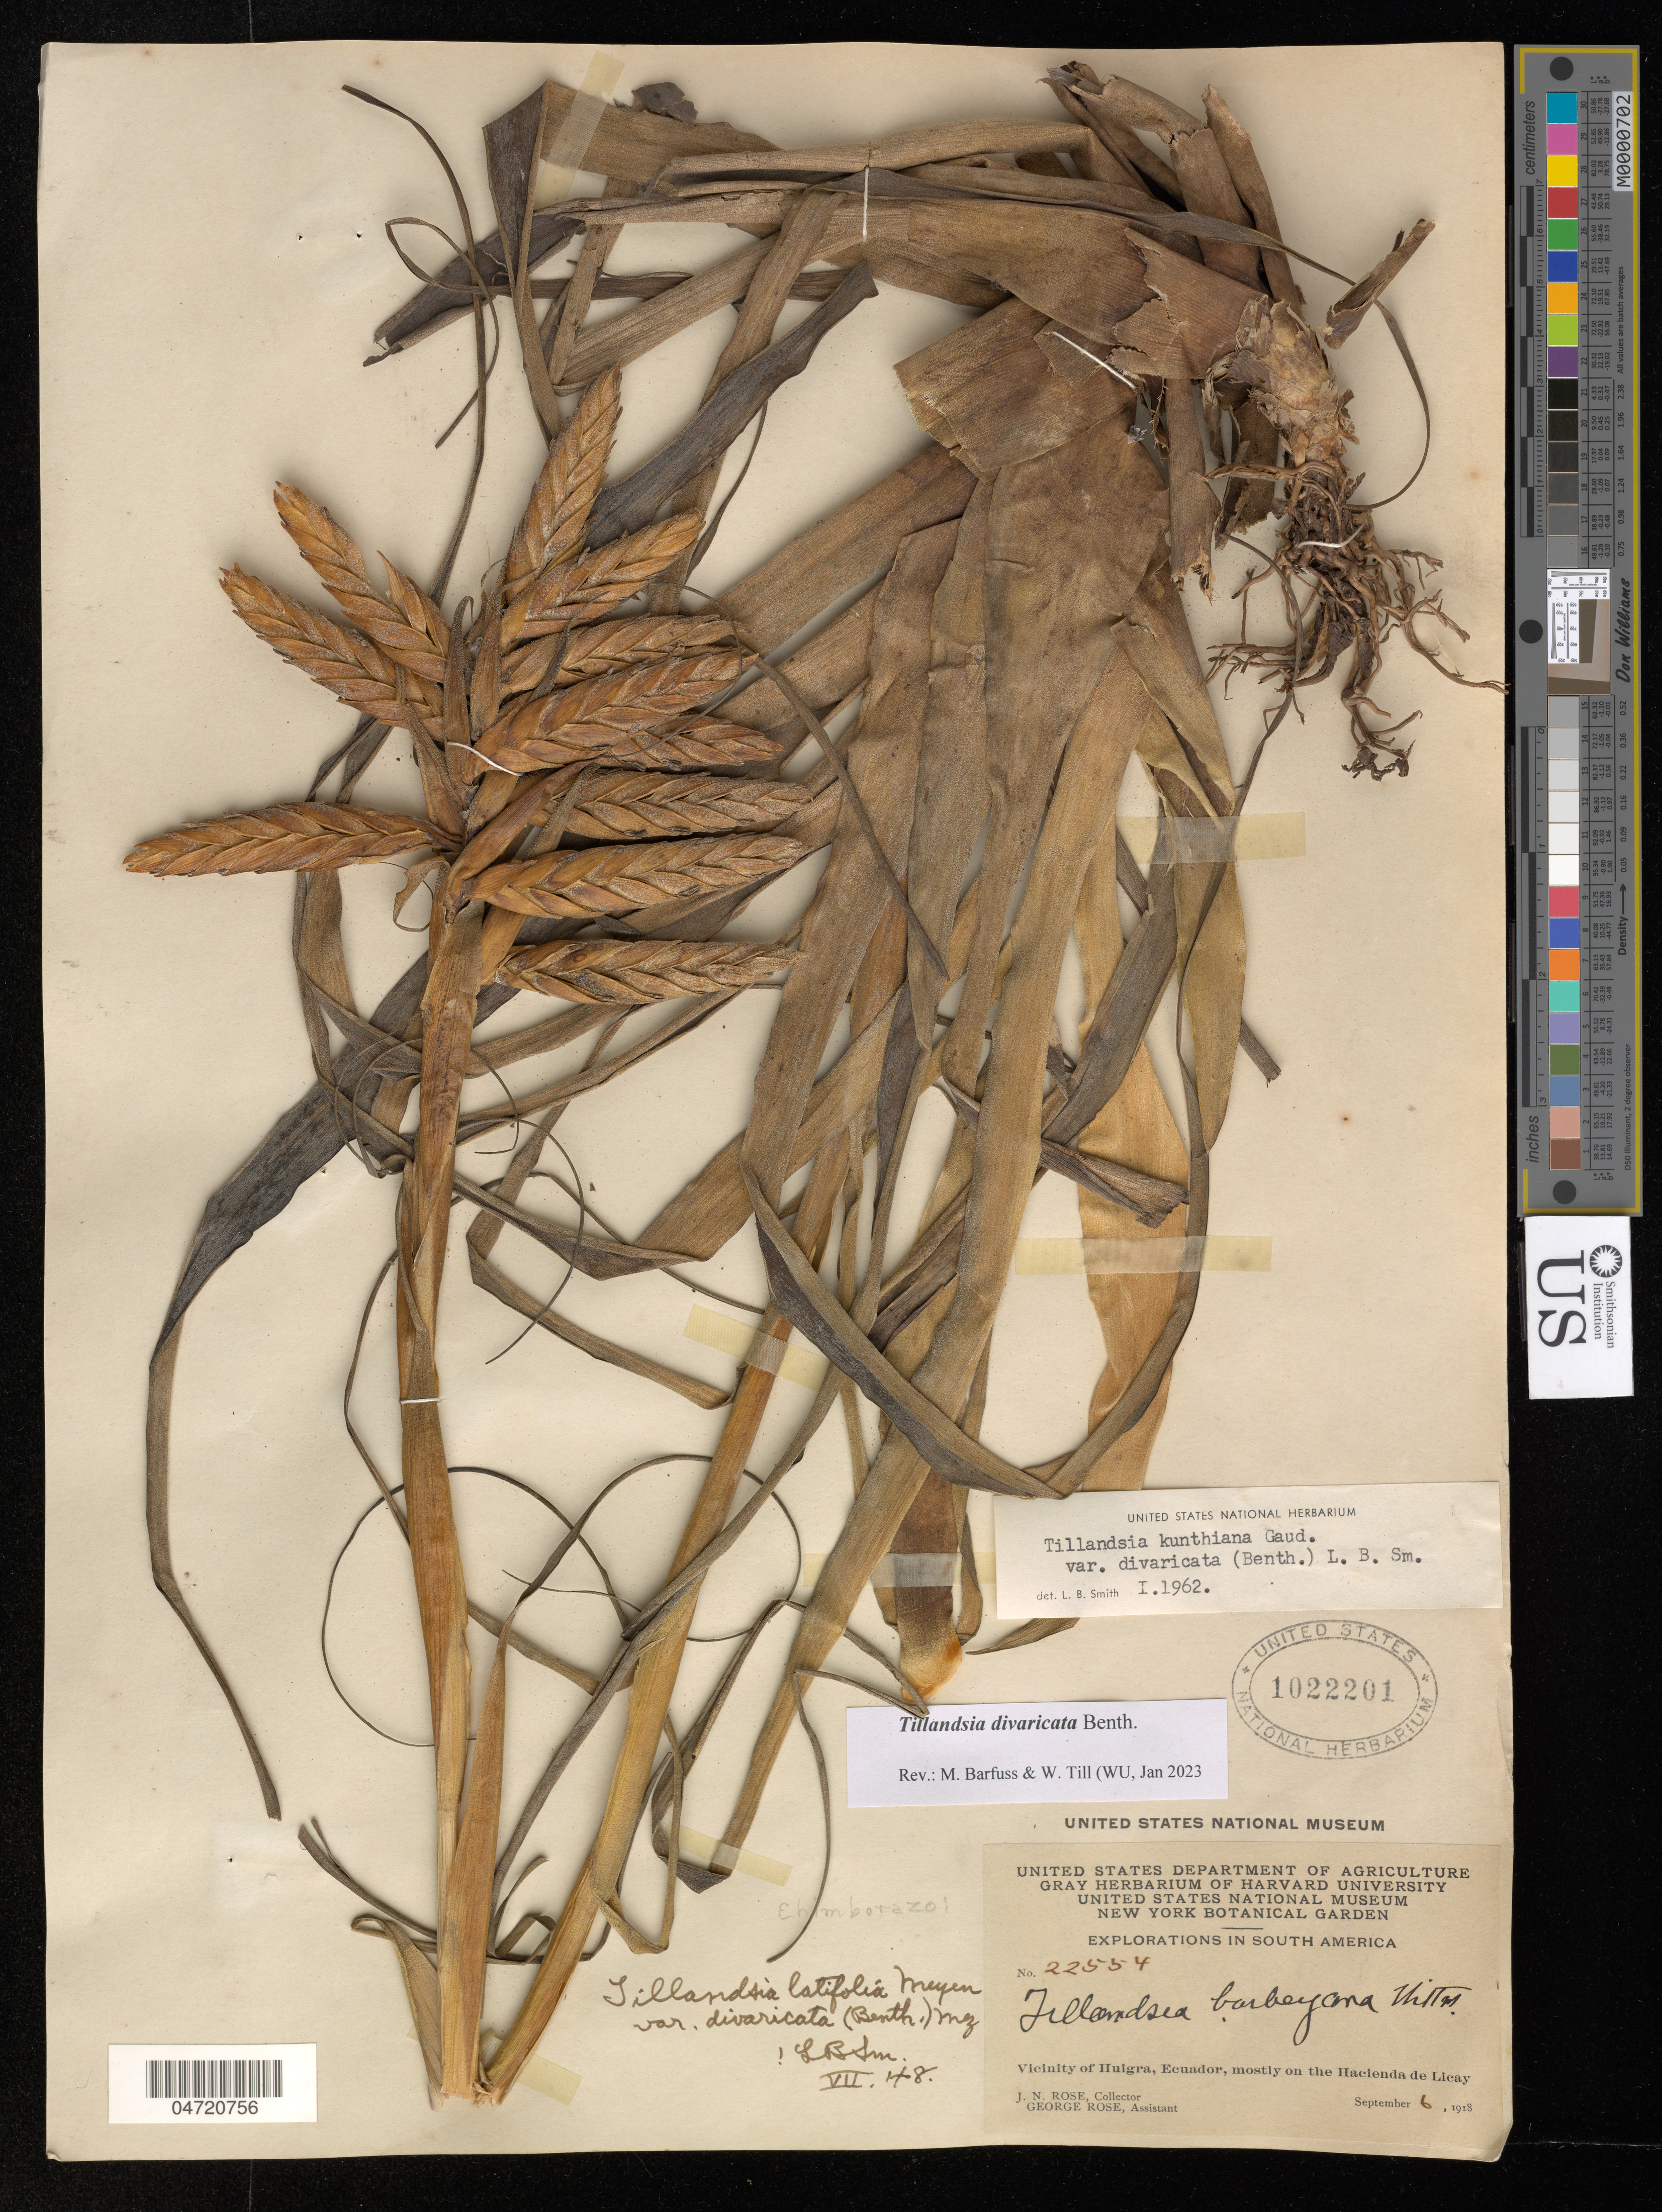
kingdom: Plantae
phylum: Tracheophyta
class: Liliopsida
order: Poales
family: Bromeliaceae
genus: Tillandsia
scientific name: Tillandsia divaricata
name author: Benth.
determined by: Barfuss, Michael H.; Till, W.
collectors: J. N. Rose & G. Rose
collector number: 22554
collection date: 1918-09-06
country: Ecuador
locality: Vicinity of Huigra, mostly on the Hacienda de Licay.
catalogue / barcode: US 1022201